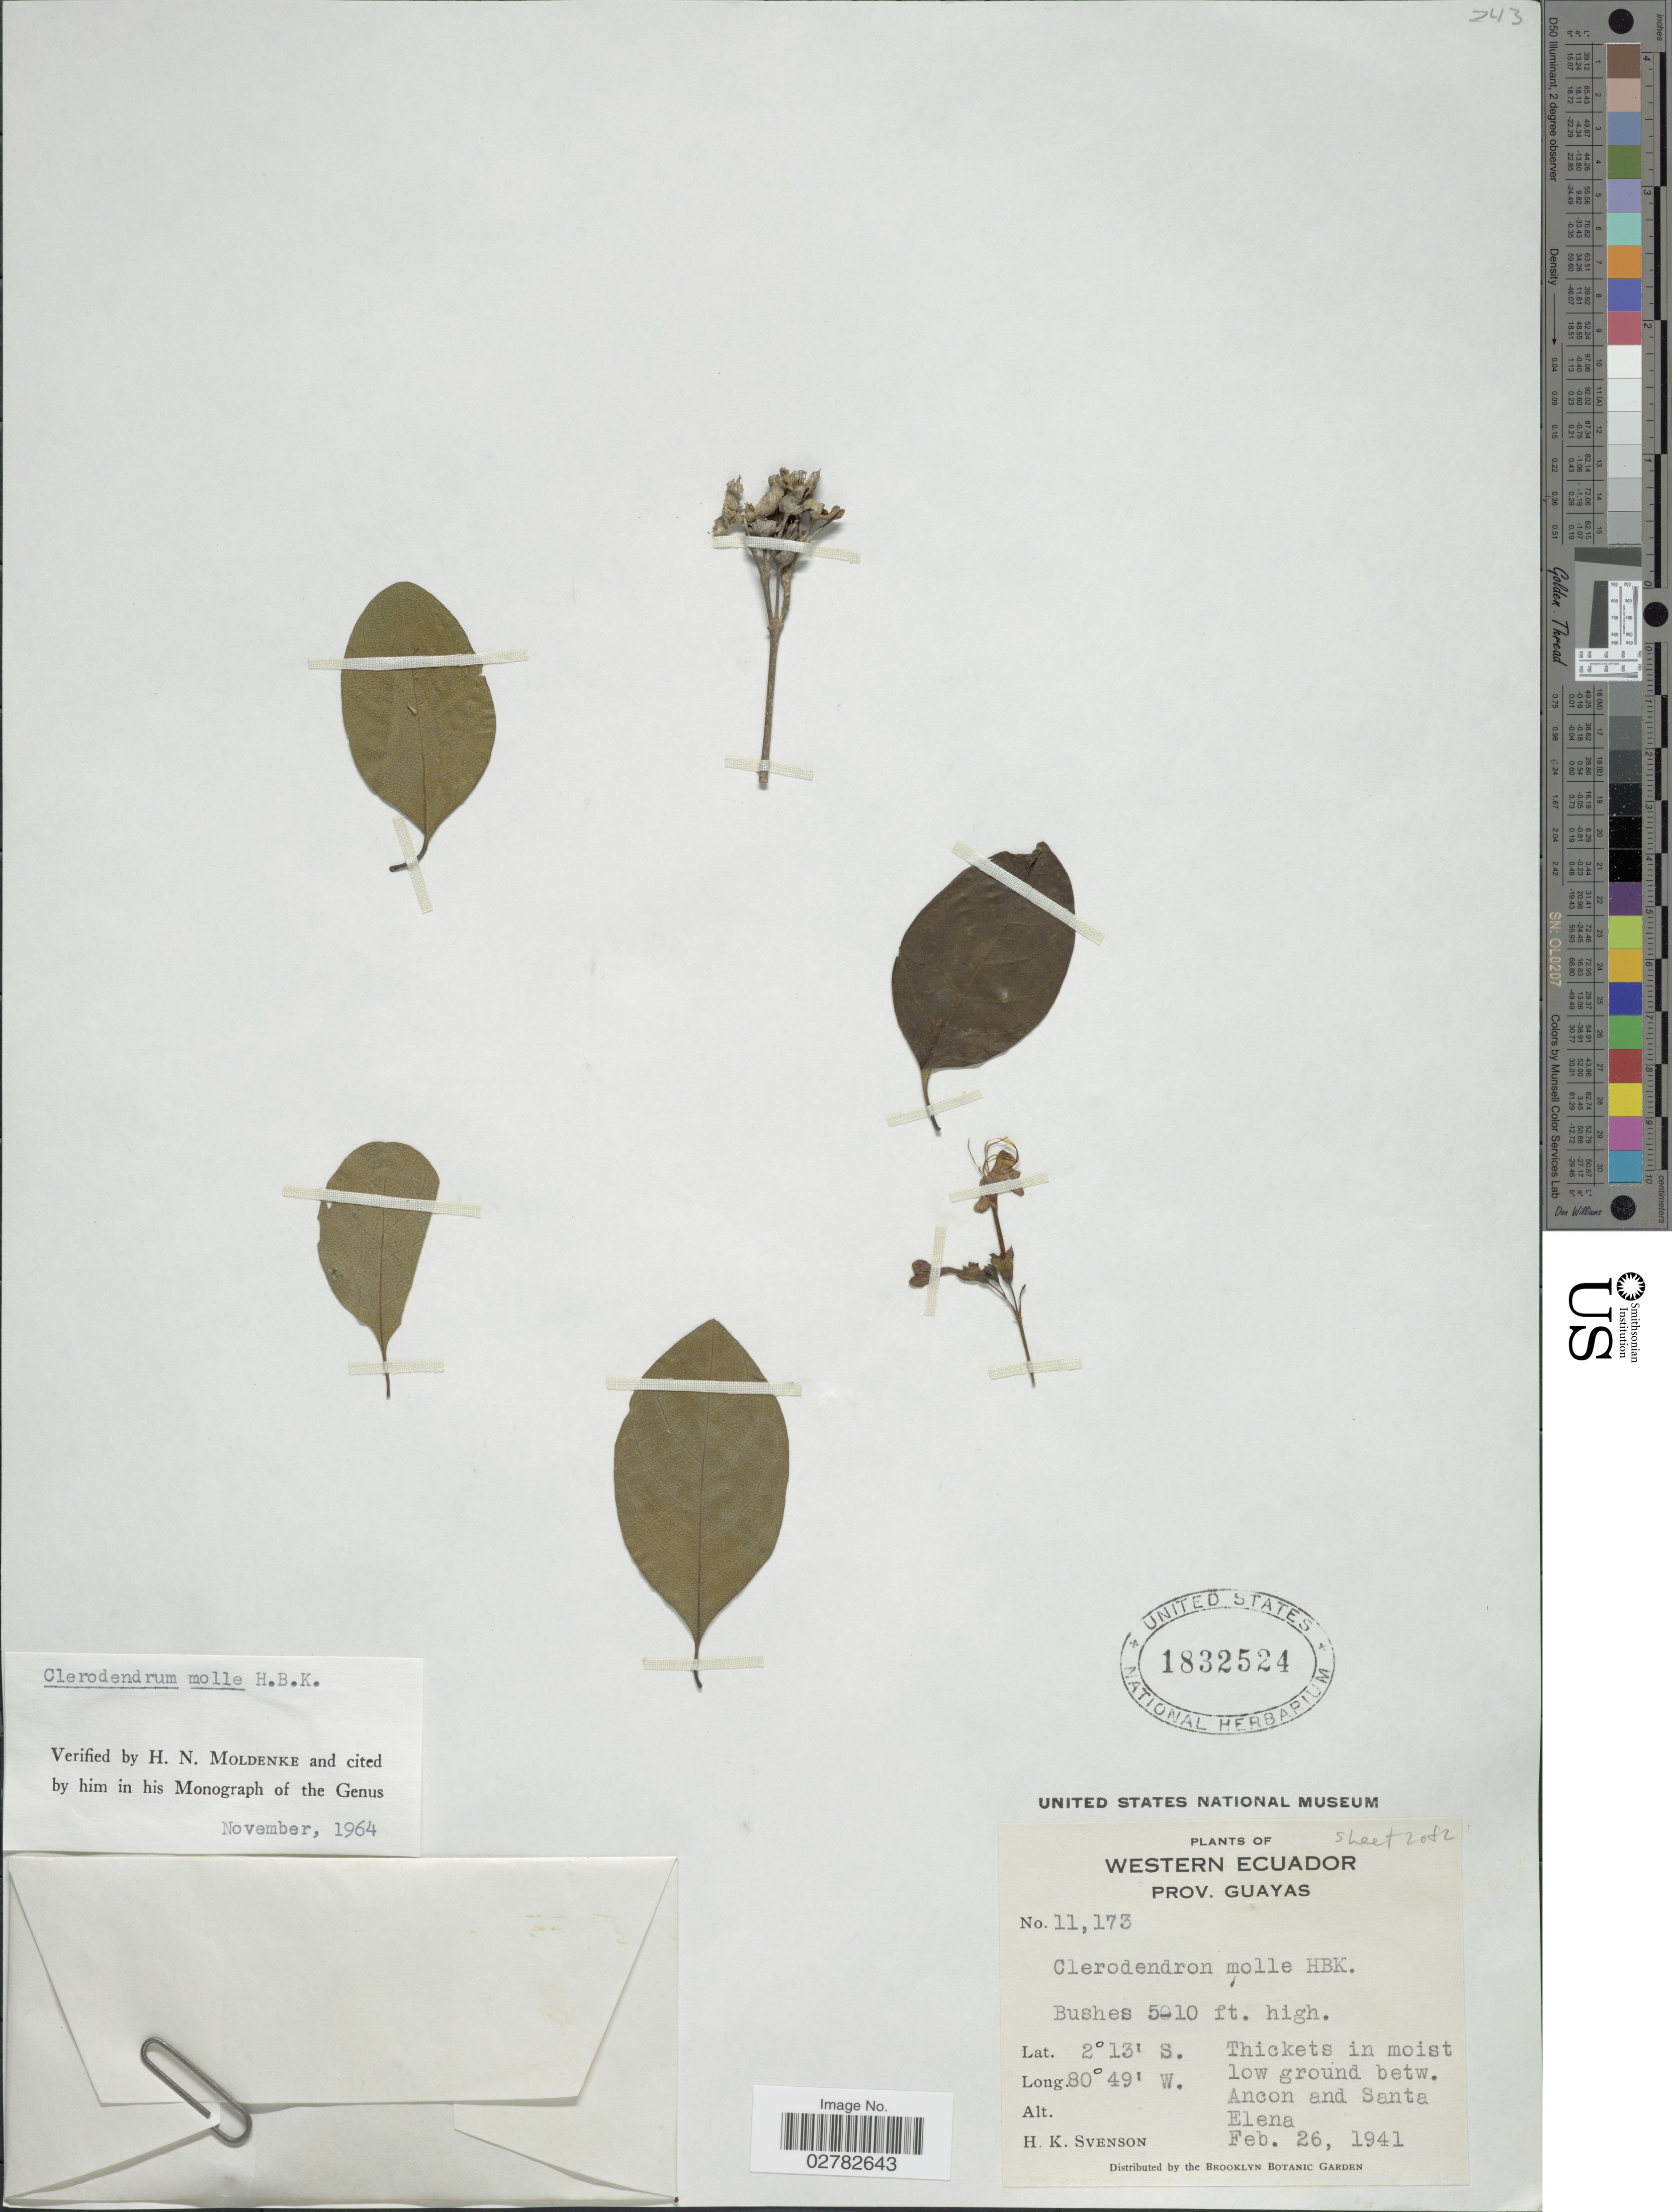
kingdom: Plantae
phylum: Tracheophyta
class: Magnoliopsida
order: Lamiales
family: Lamiaceae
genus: Clerodendrum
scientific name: Clerodendrum molle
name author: Kunth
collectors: H. K. Svenson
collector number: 11173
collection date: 1941-02-26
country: Ecuador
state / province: Guayas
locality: Western Ecuador. Prov. Guayas. Thickets in moist low ground betw. Ancon and Santa Elena.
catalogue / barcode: US 1832524